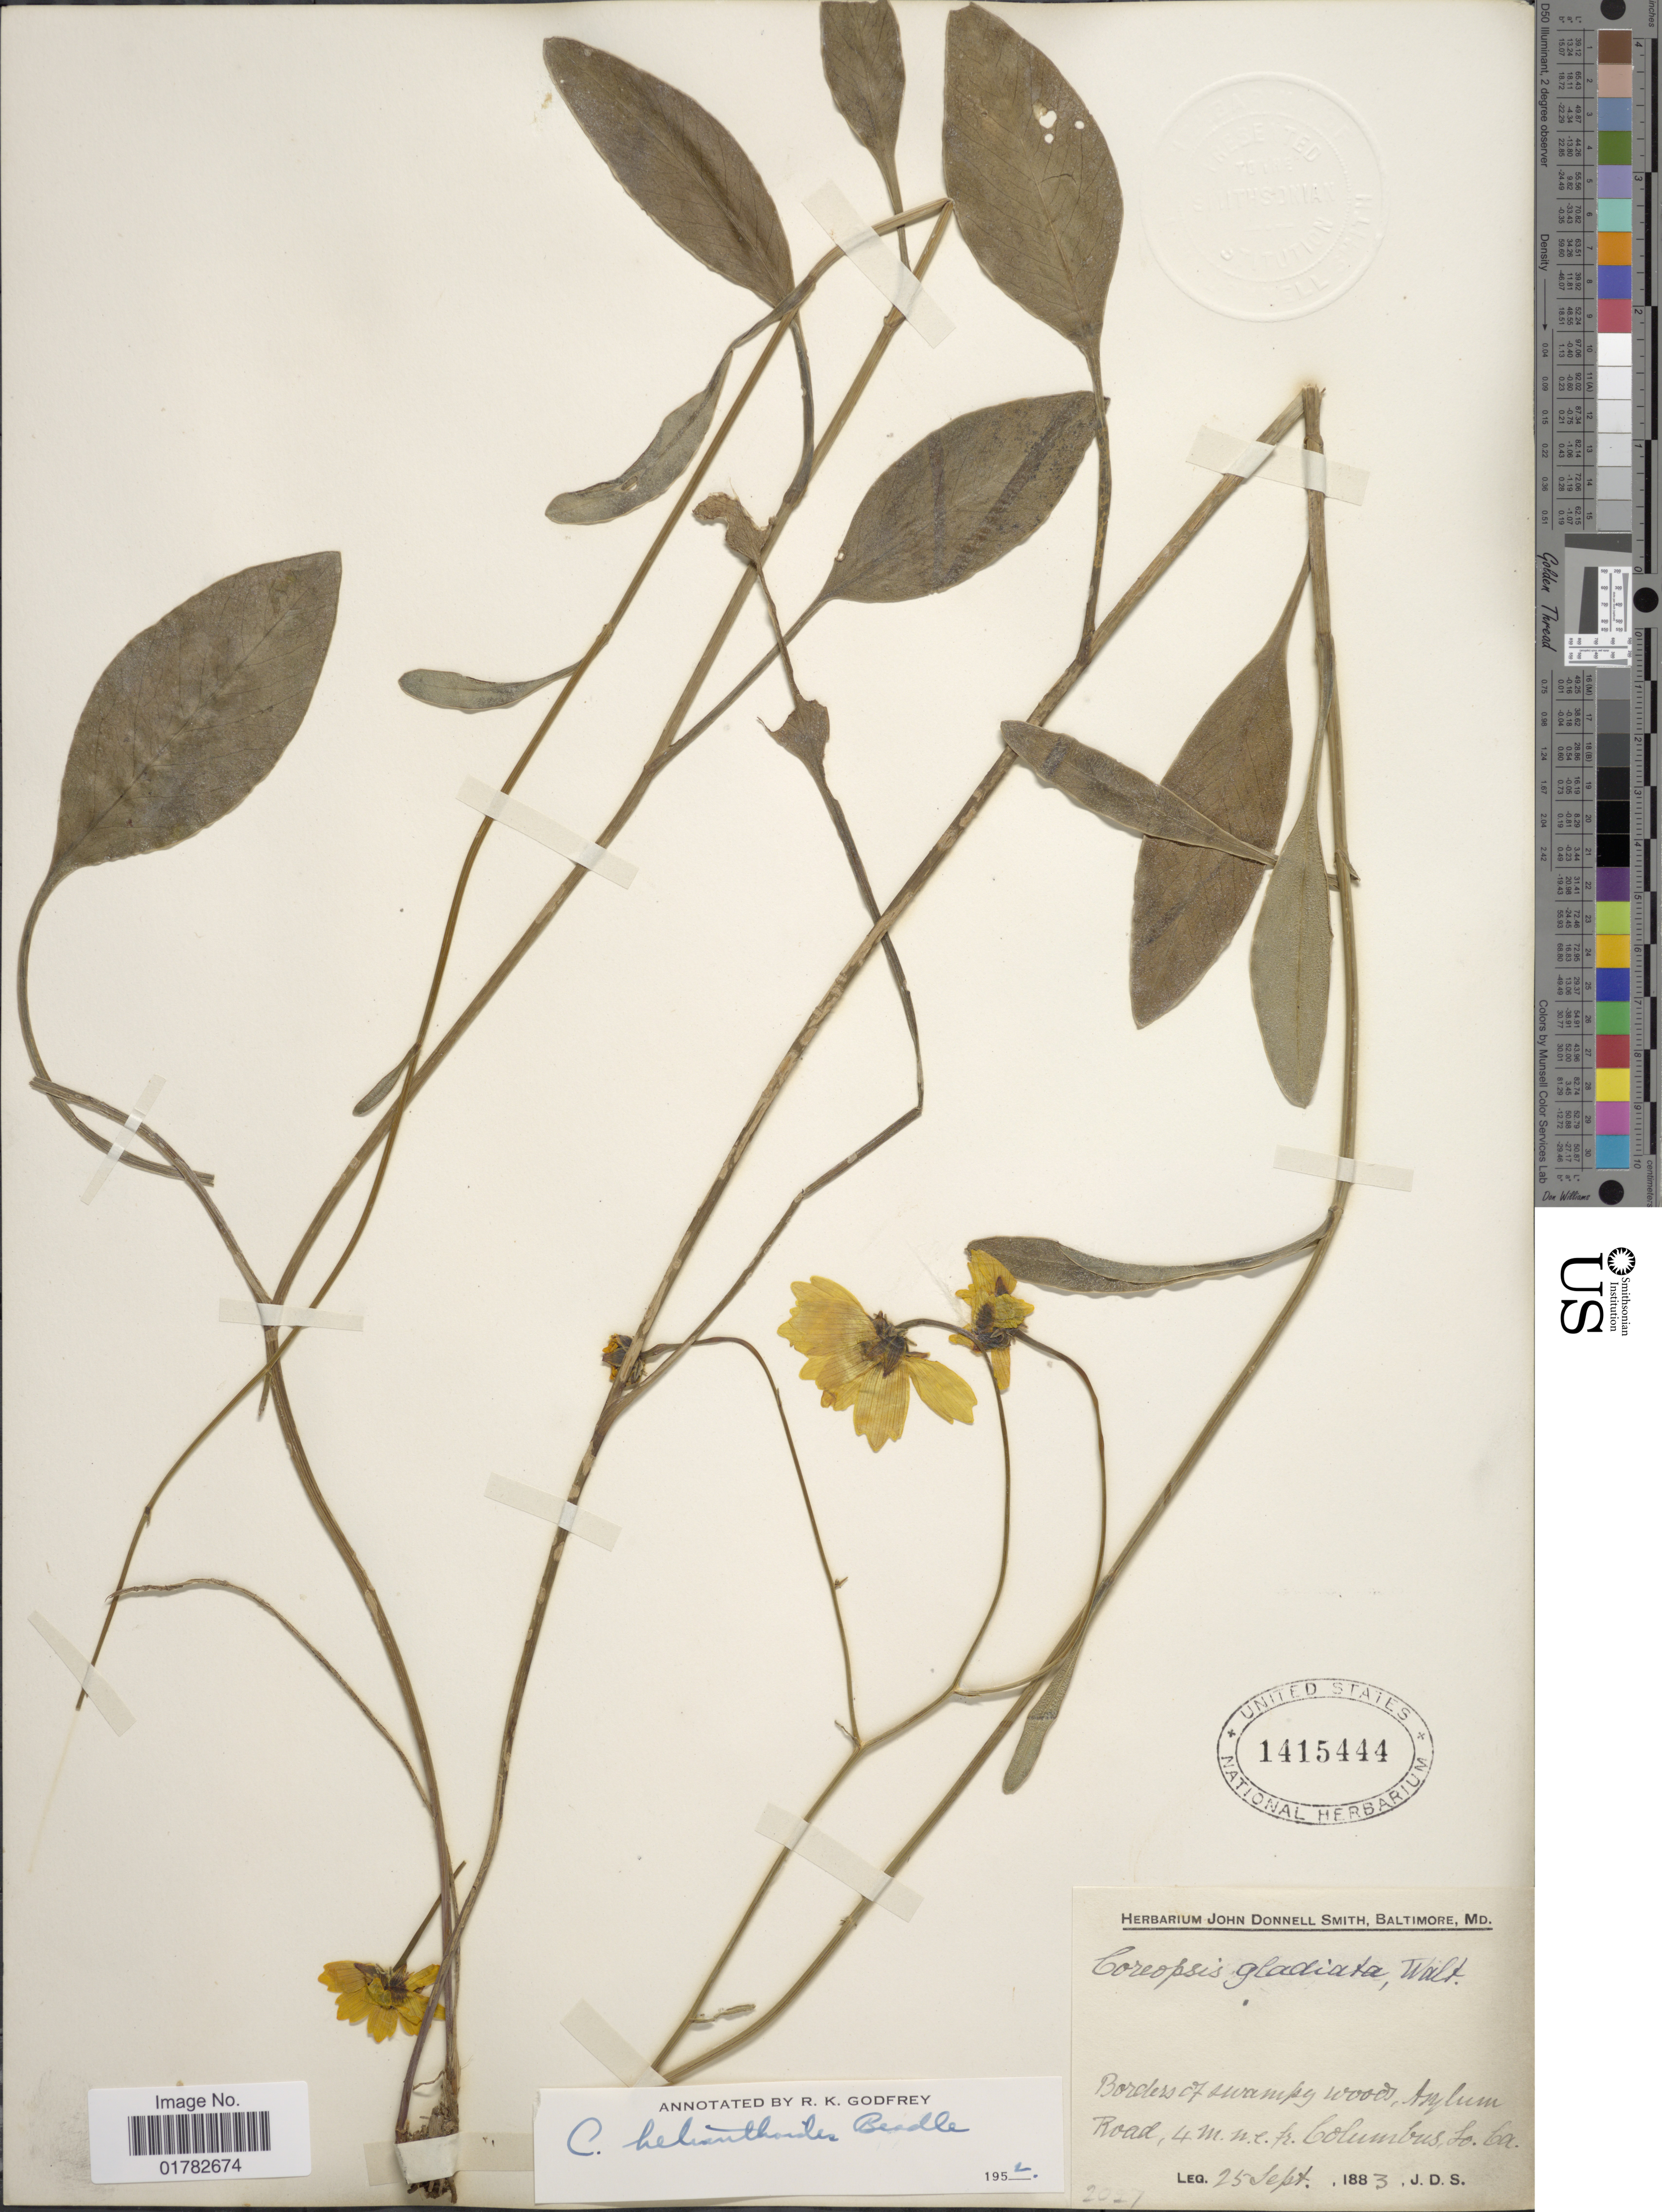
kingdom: Plantae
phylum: Tracheophyta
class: Magnoliopsida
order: Asterales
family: Asteraceae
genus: Coreopsis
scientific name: Coreopsis helianthoides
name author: Beadle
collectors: J. Donnell Smith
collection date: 1883-09-25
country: United States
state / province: South Carolina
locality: Borders of swampy woods, 4 mi. n. e. of Columbus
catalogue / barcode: US 1415444